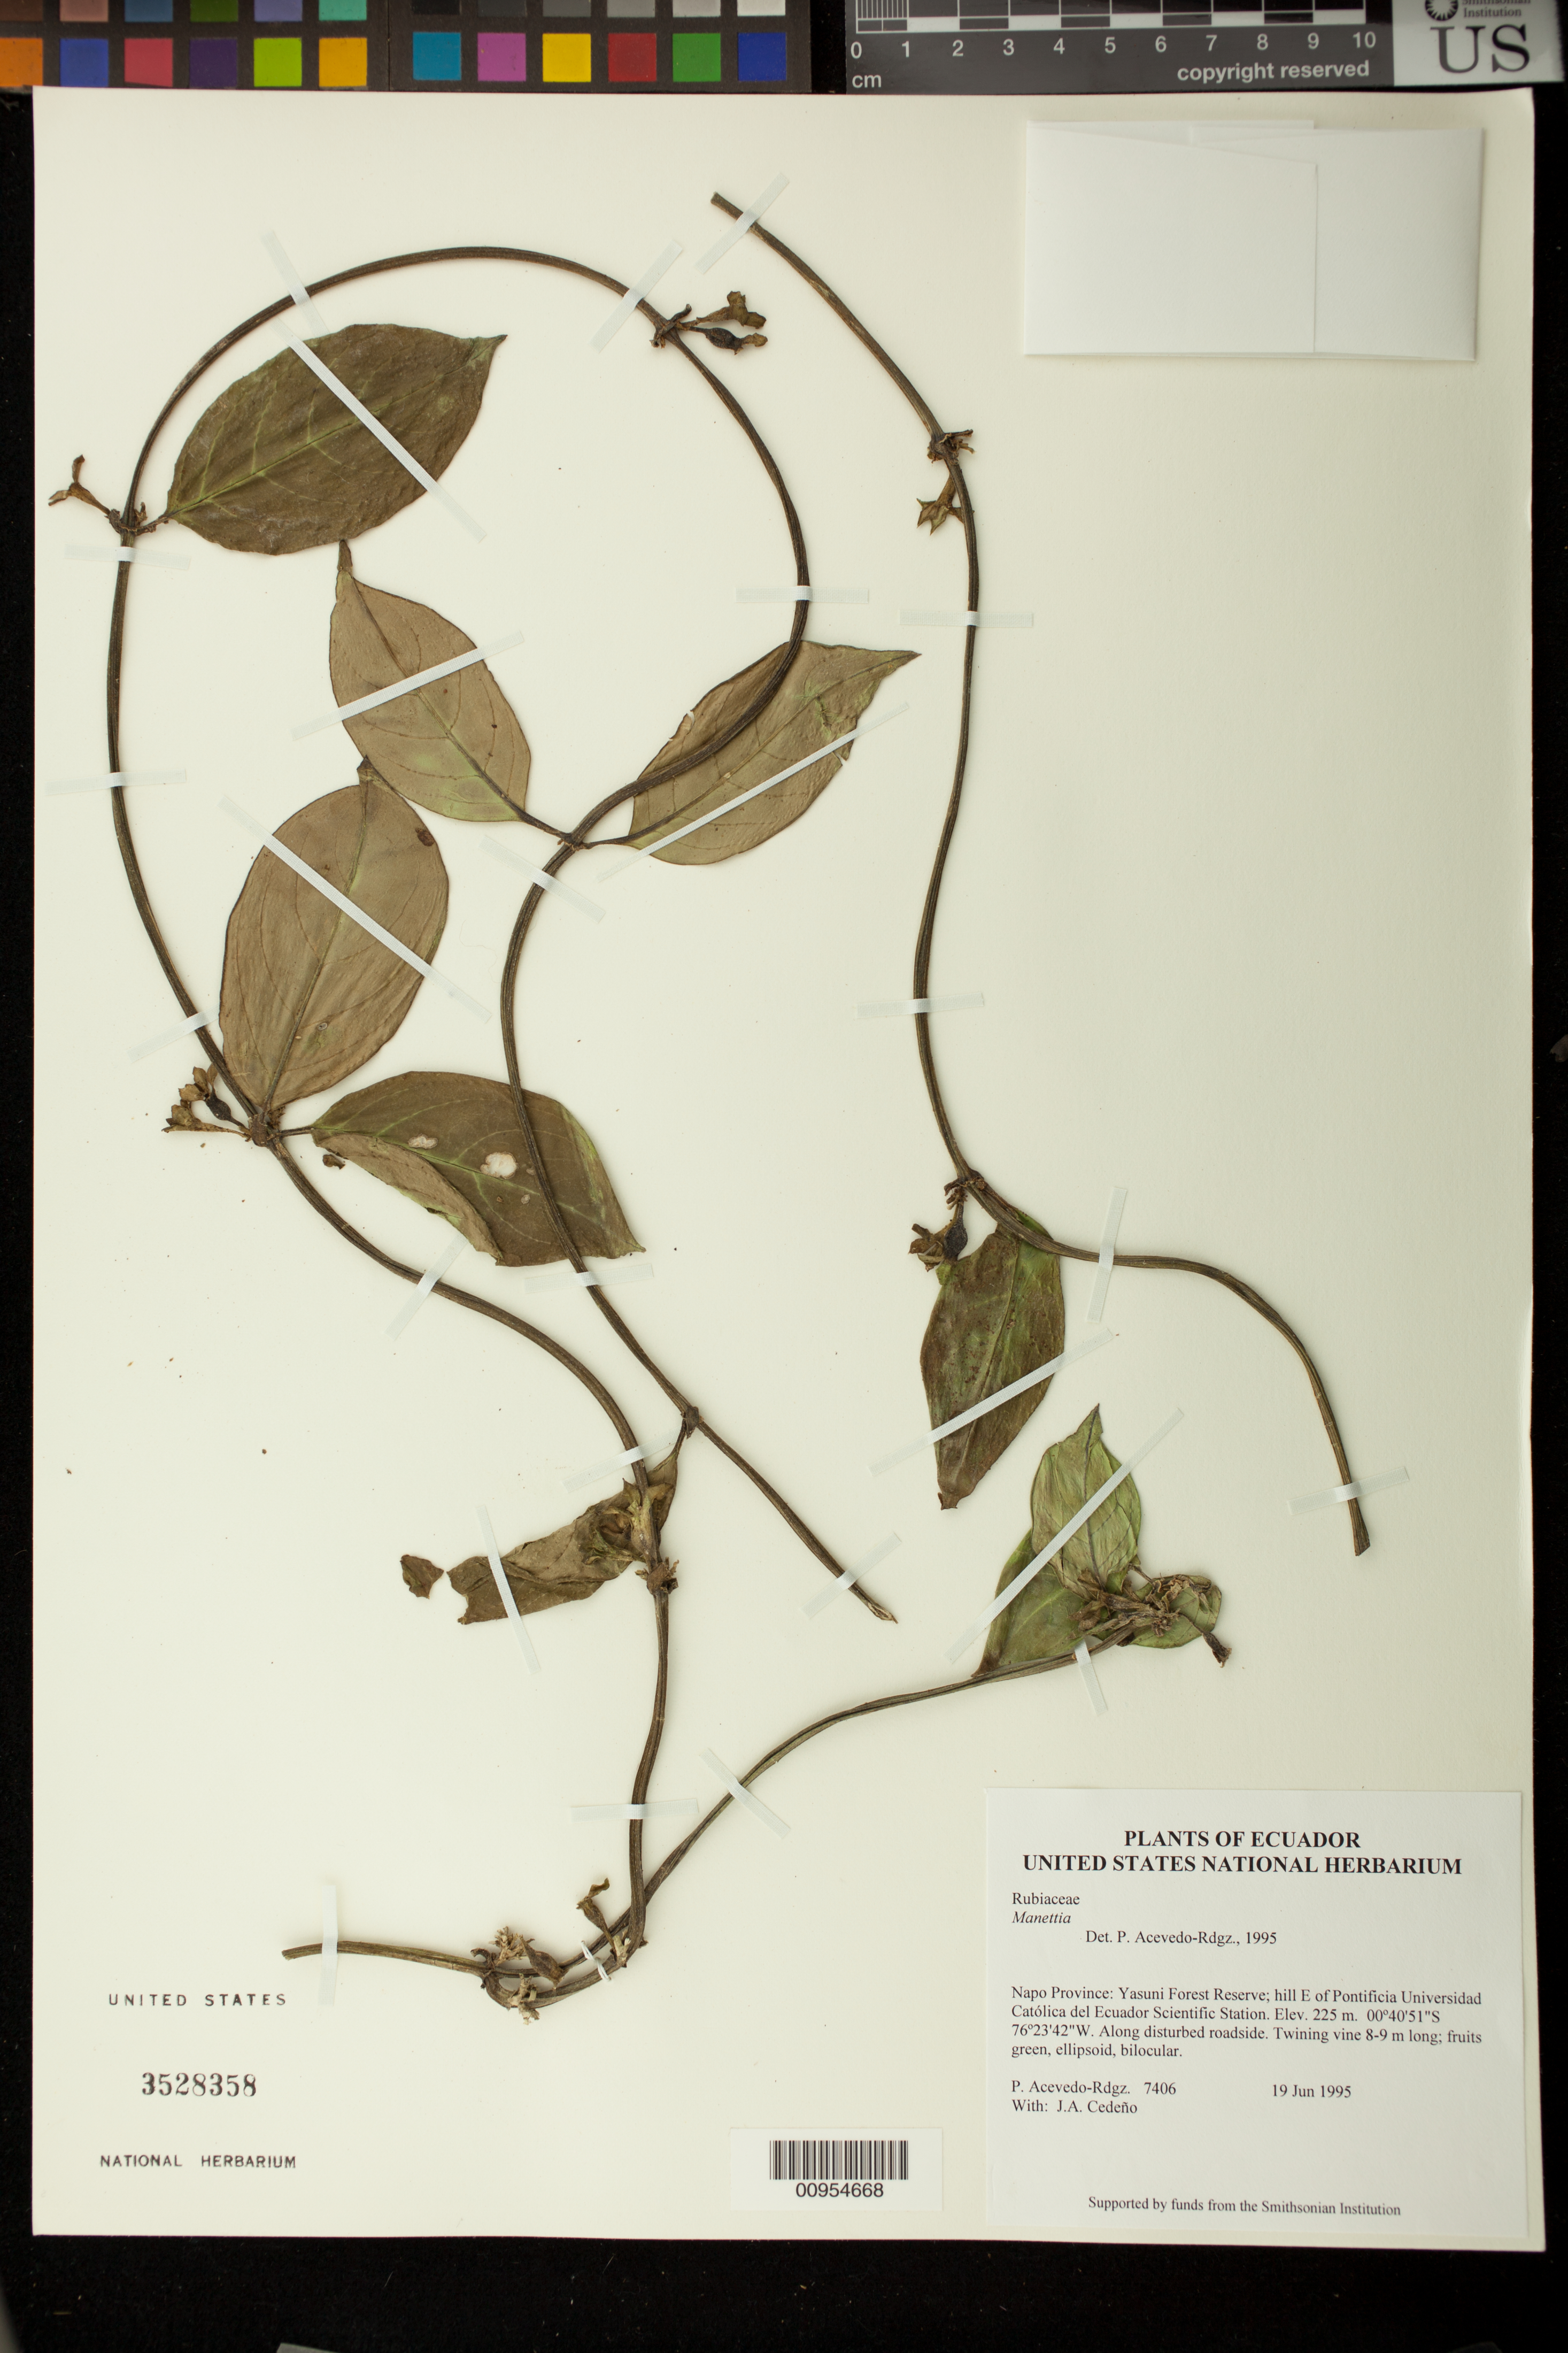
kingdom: Plantae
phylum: Tracheophyta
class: Magnoliopsida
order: Gentianales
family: Rubiaceae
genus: Manettia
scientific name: Manettia asclepiadacea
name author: Standl.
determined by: Taylor, Charlotte M.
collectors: P. Acevedo-Rodr. & J. A. Cedeño M.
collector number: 7406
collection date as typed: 19 Jun 1995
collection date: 1995-06-19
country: Ecuador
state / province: Napo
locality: Napo Province: Yasuni Forest Reserve; hill E of Pontificia Universidad Católica del Ecuador Scientific Station.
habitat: Along disturbed roadside.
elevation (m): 225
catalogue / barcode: US 3528358